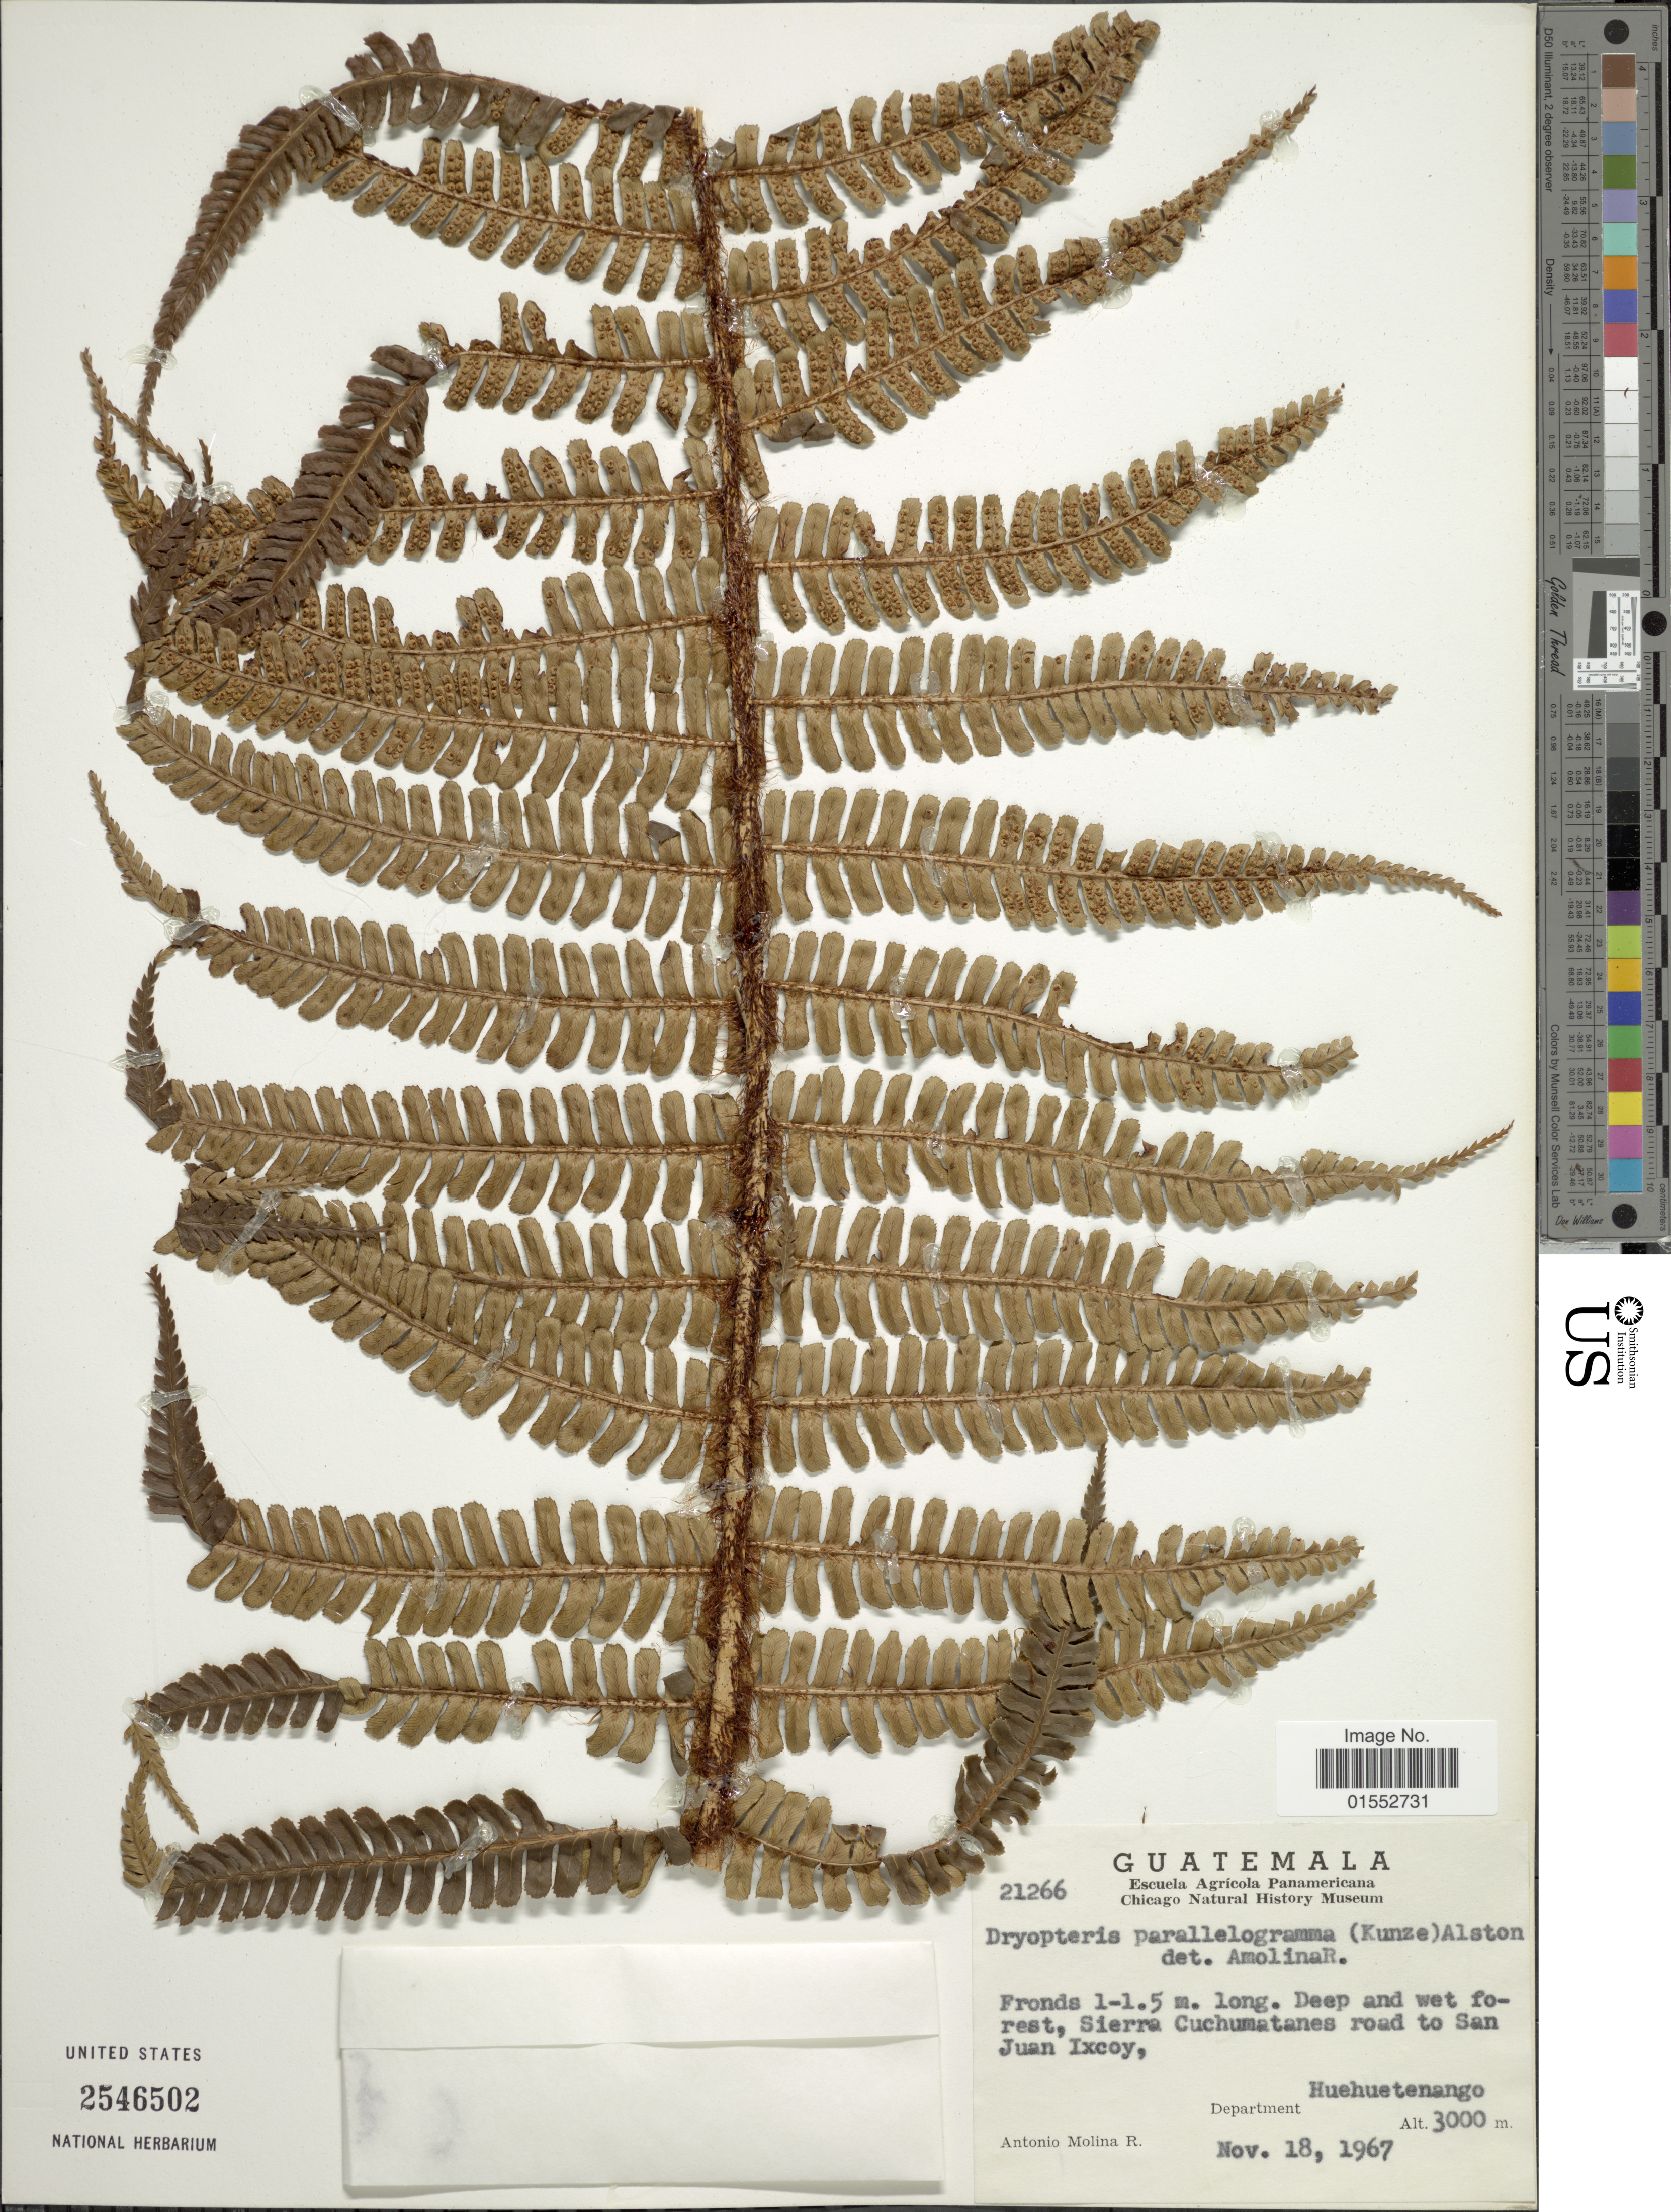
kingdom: Plantae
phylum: Tracheophyta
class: Polypodiopsida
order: Polypodiales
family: Dryopteridaceae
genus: Dryopteris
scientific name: Dryopteris wallichiana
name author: (Spreng.) Hyl.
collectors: A. Molina R.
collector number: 21266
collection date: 1967-11-18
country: Guatemala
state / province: Huehuetenango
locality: Sierra Cuchumatanes road to San Juan Ixcoy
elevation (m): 3000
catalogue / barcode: US 2546502